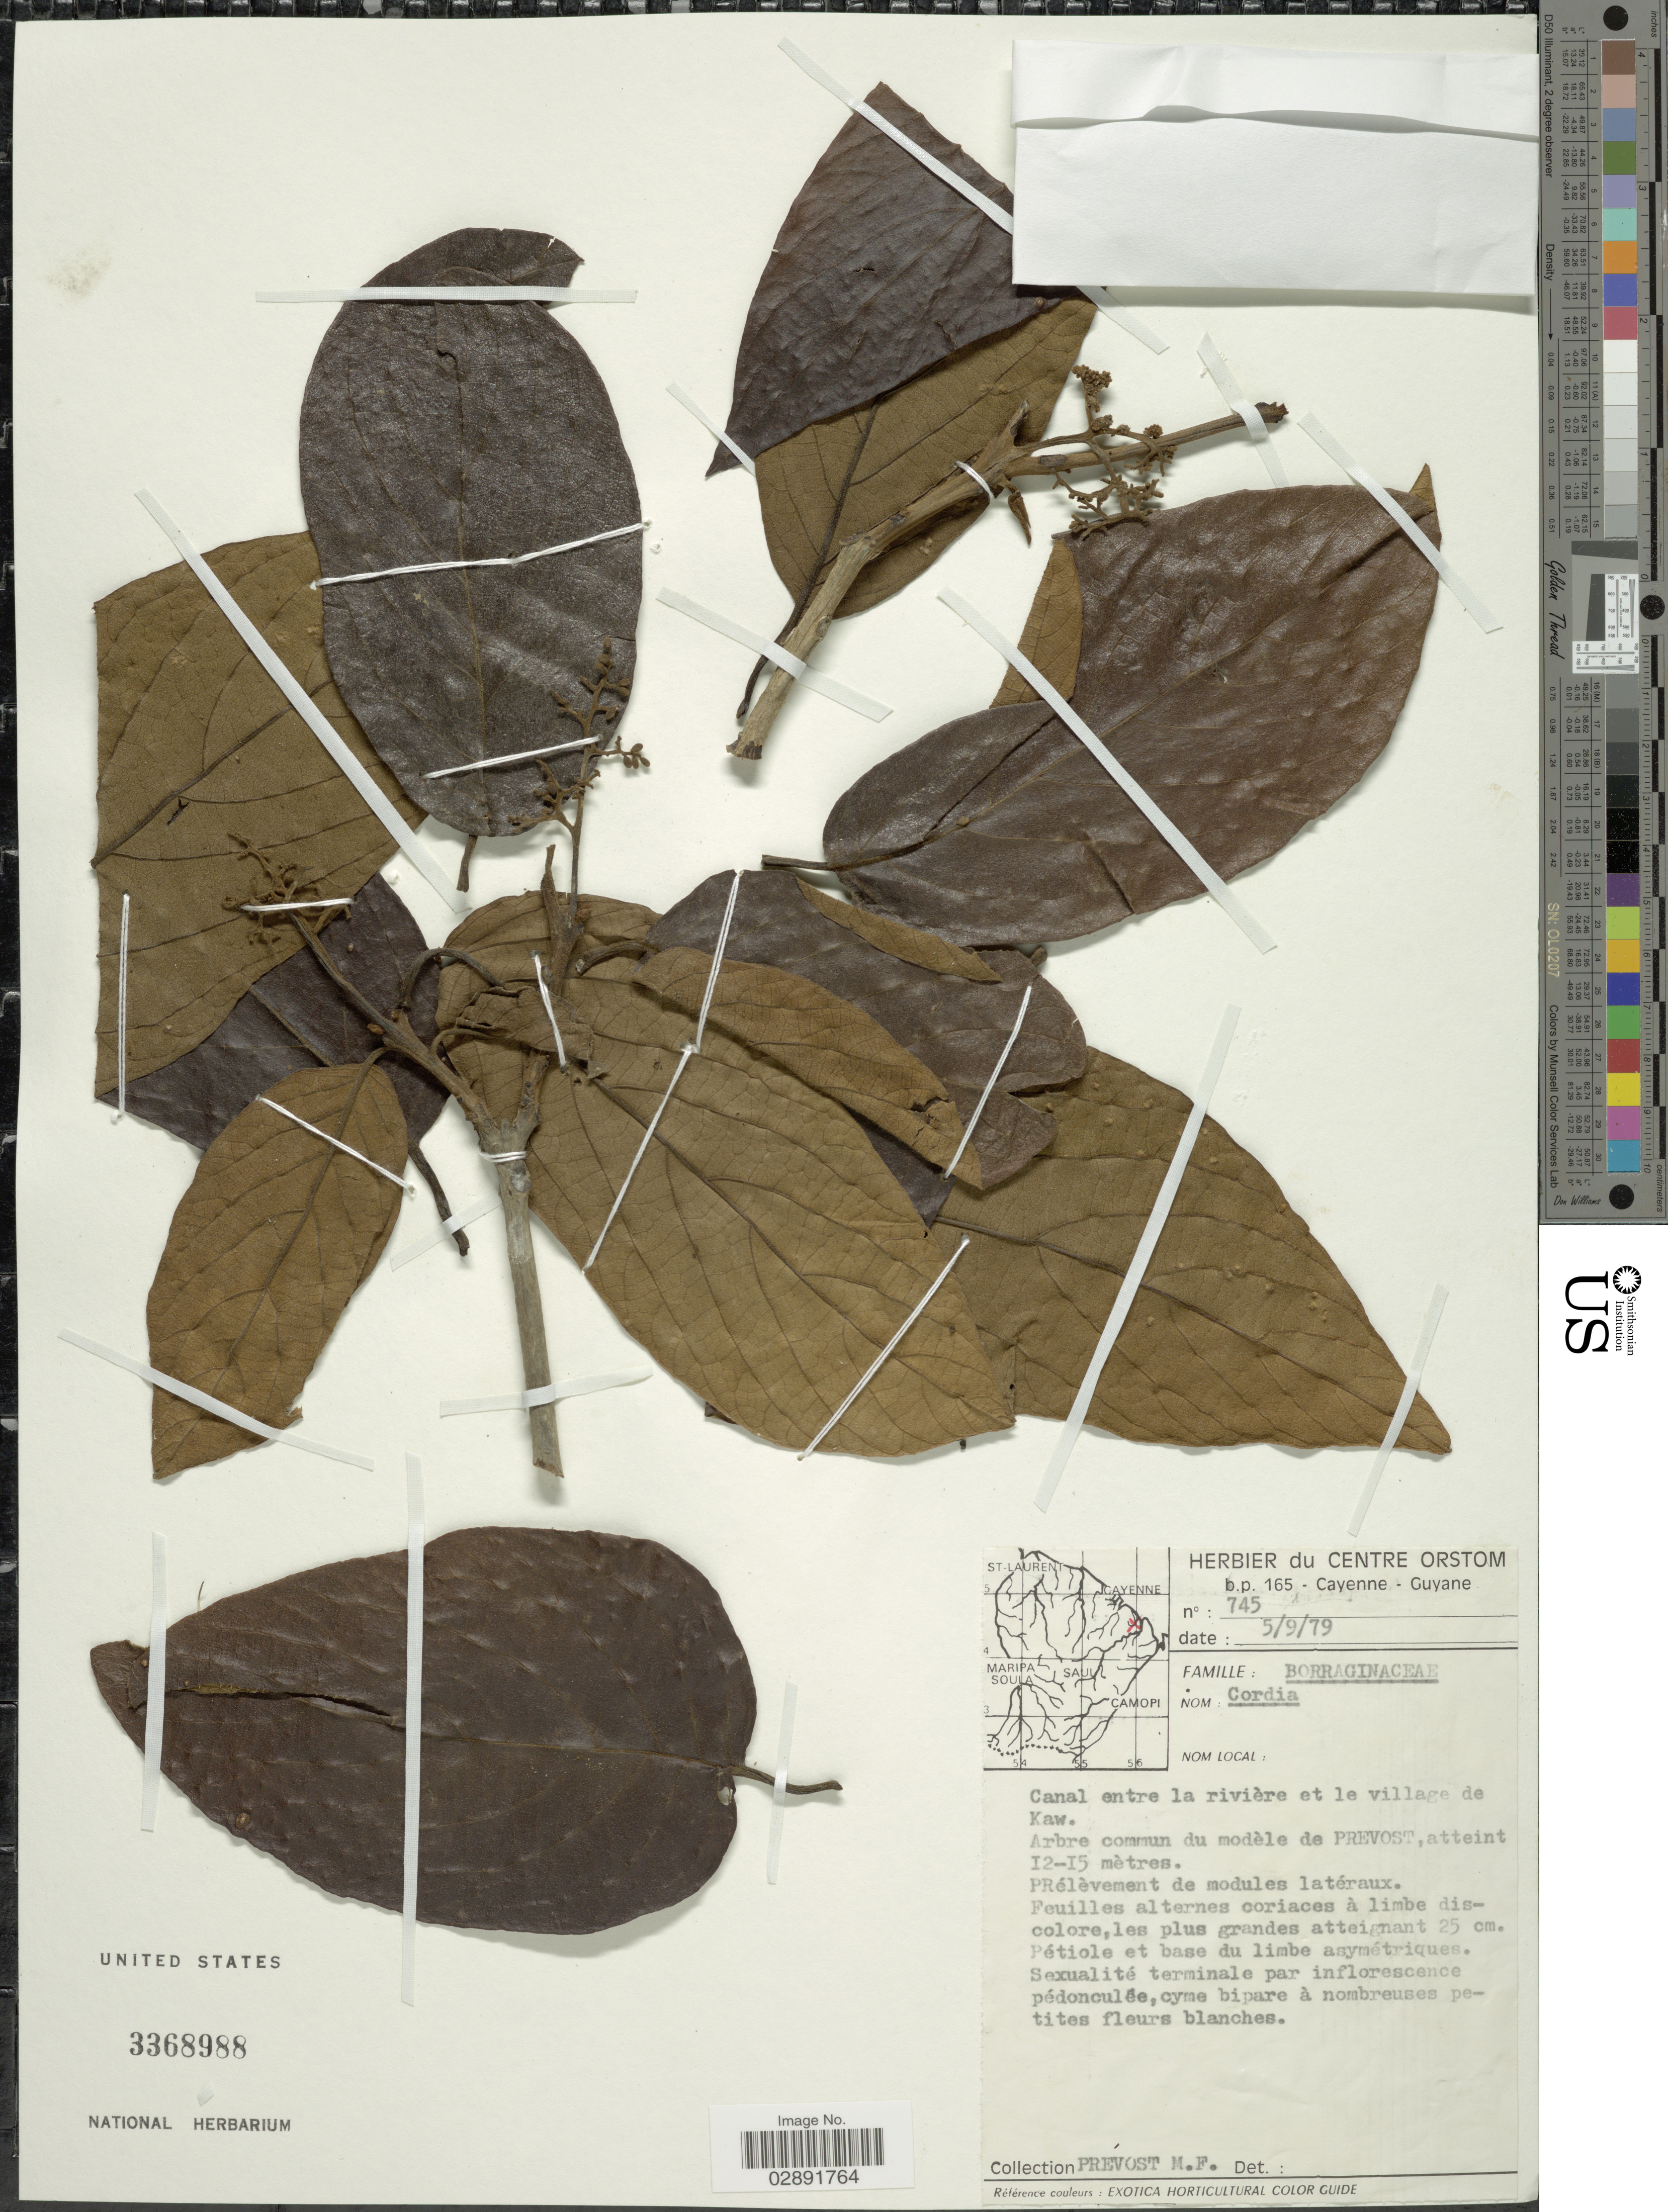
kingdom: Plantae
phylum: Tracheophyta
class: Magnoliopsida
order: Boraginales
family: Cordiaceae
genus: Cordia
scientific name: Cordia tetrandra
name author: Aubl.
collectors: M. Prévost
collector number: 745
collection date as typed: Transcribed d/m/y: 5/9/79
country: Guyana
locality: Canal entre la rivière et le village de Kaw.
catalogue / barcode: US 3368988